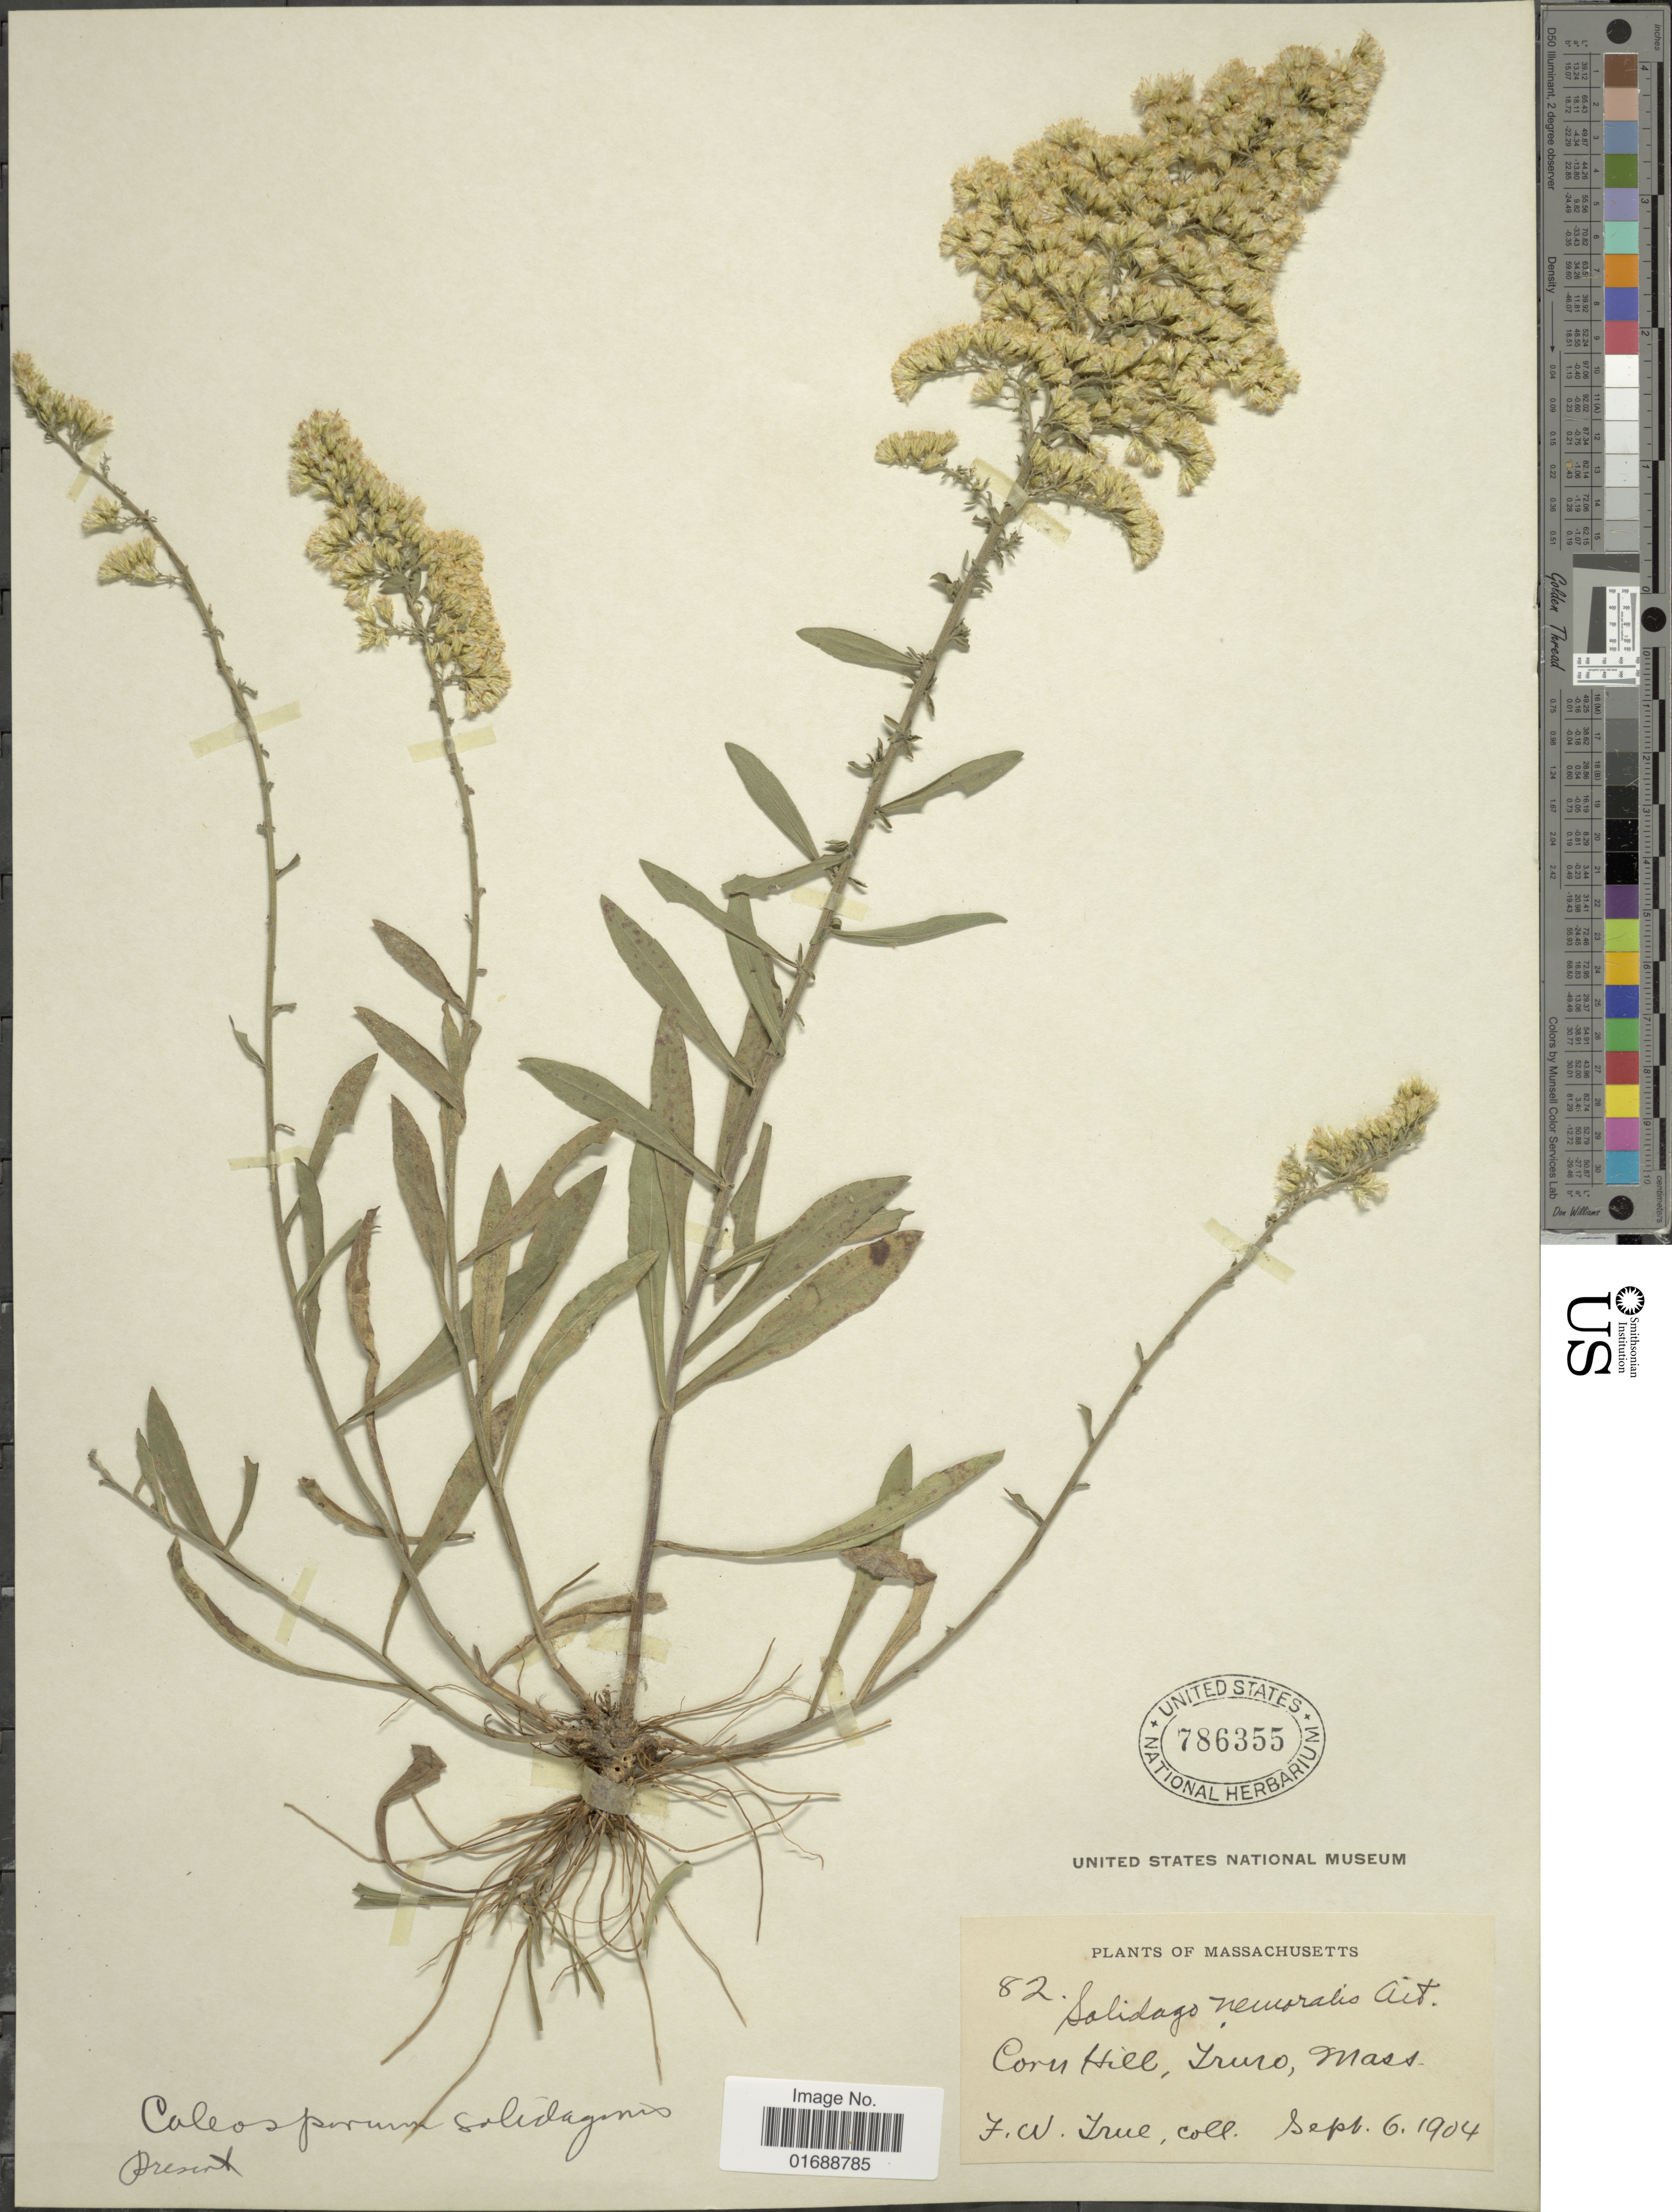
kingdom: Plantae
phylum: Tracheophyta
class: Magnoliopsida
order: Asterales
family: Asteraceae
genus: Solidago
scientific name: Solidago nemoralis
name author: Aiton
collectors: F. True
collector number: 82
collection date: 1904-09-06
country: United States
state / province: Massachusetts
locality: Corn Hill, Truro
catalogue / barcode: US 786355